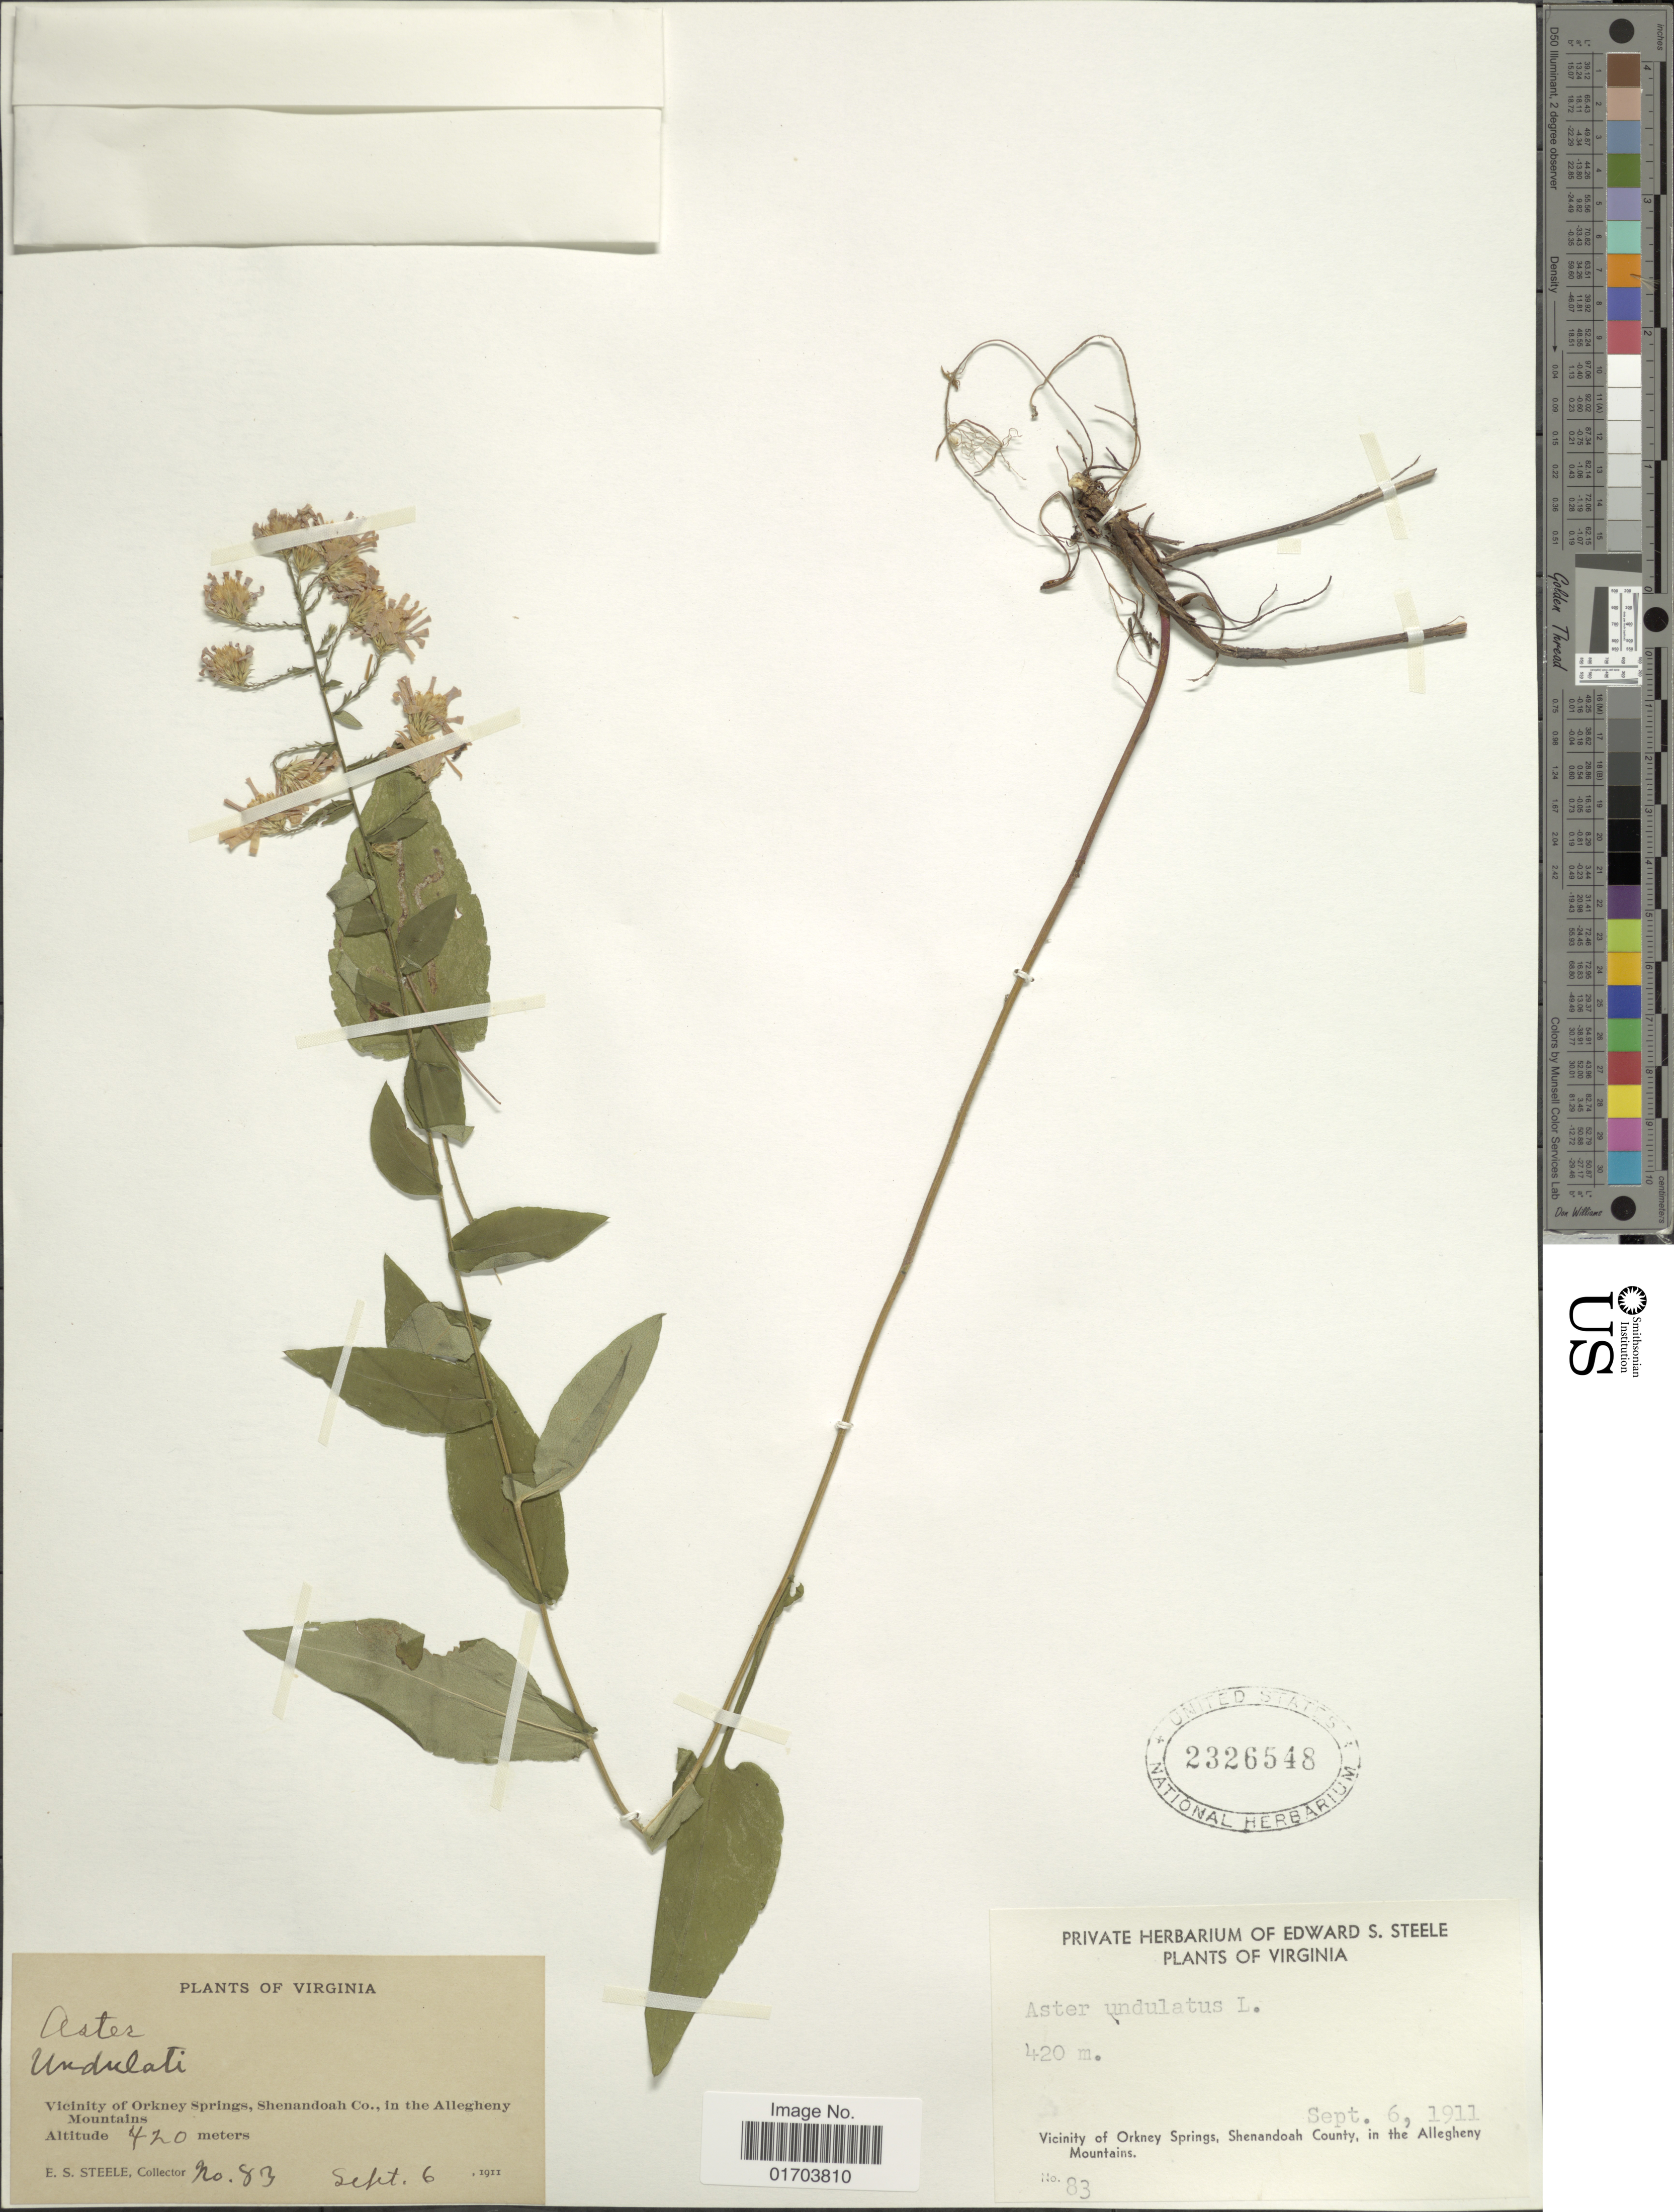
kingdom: Plantae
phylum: Tracheophyta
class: Magnoliopsida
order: Asterales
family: Asteraceae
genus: Symphyotrichum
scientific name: Symphyotrichum undulatum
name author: (L.) G.L. Nesom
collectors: E. Steele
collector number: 83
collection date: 1911-09-06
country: United States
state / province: Virginia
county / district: Shenandoah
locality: Vicinity of Orkney Springs, Shenandoah County, in the Allegheny Mountains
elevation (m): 420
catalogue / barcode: US 2326548